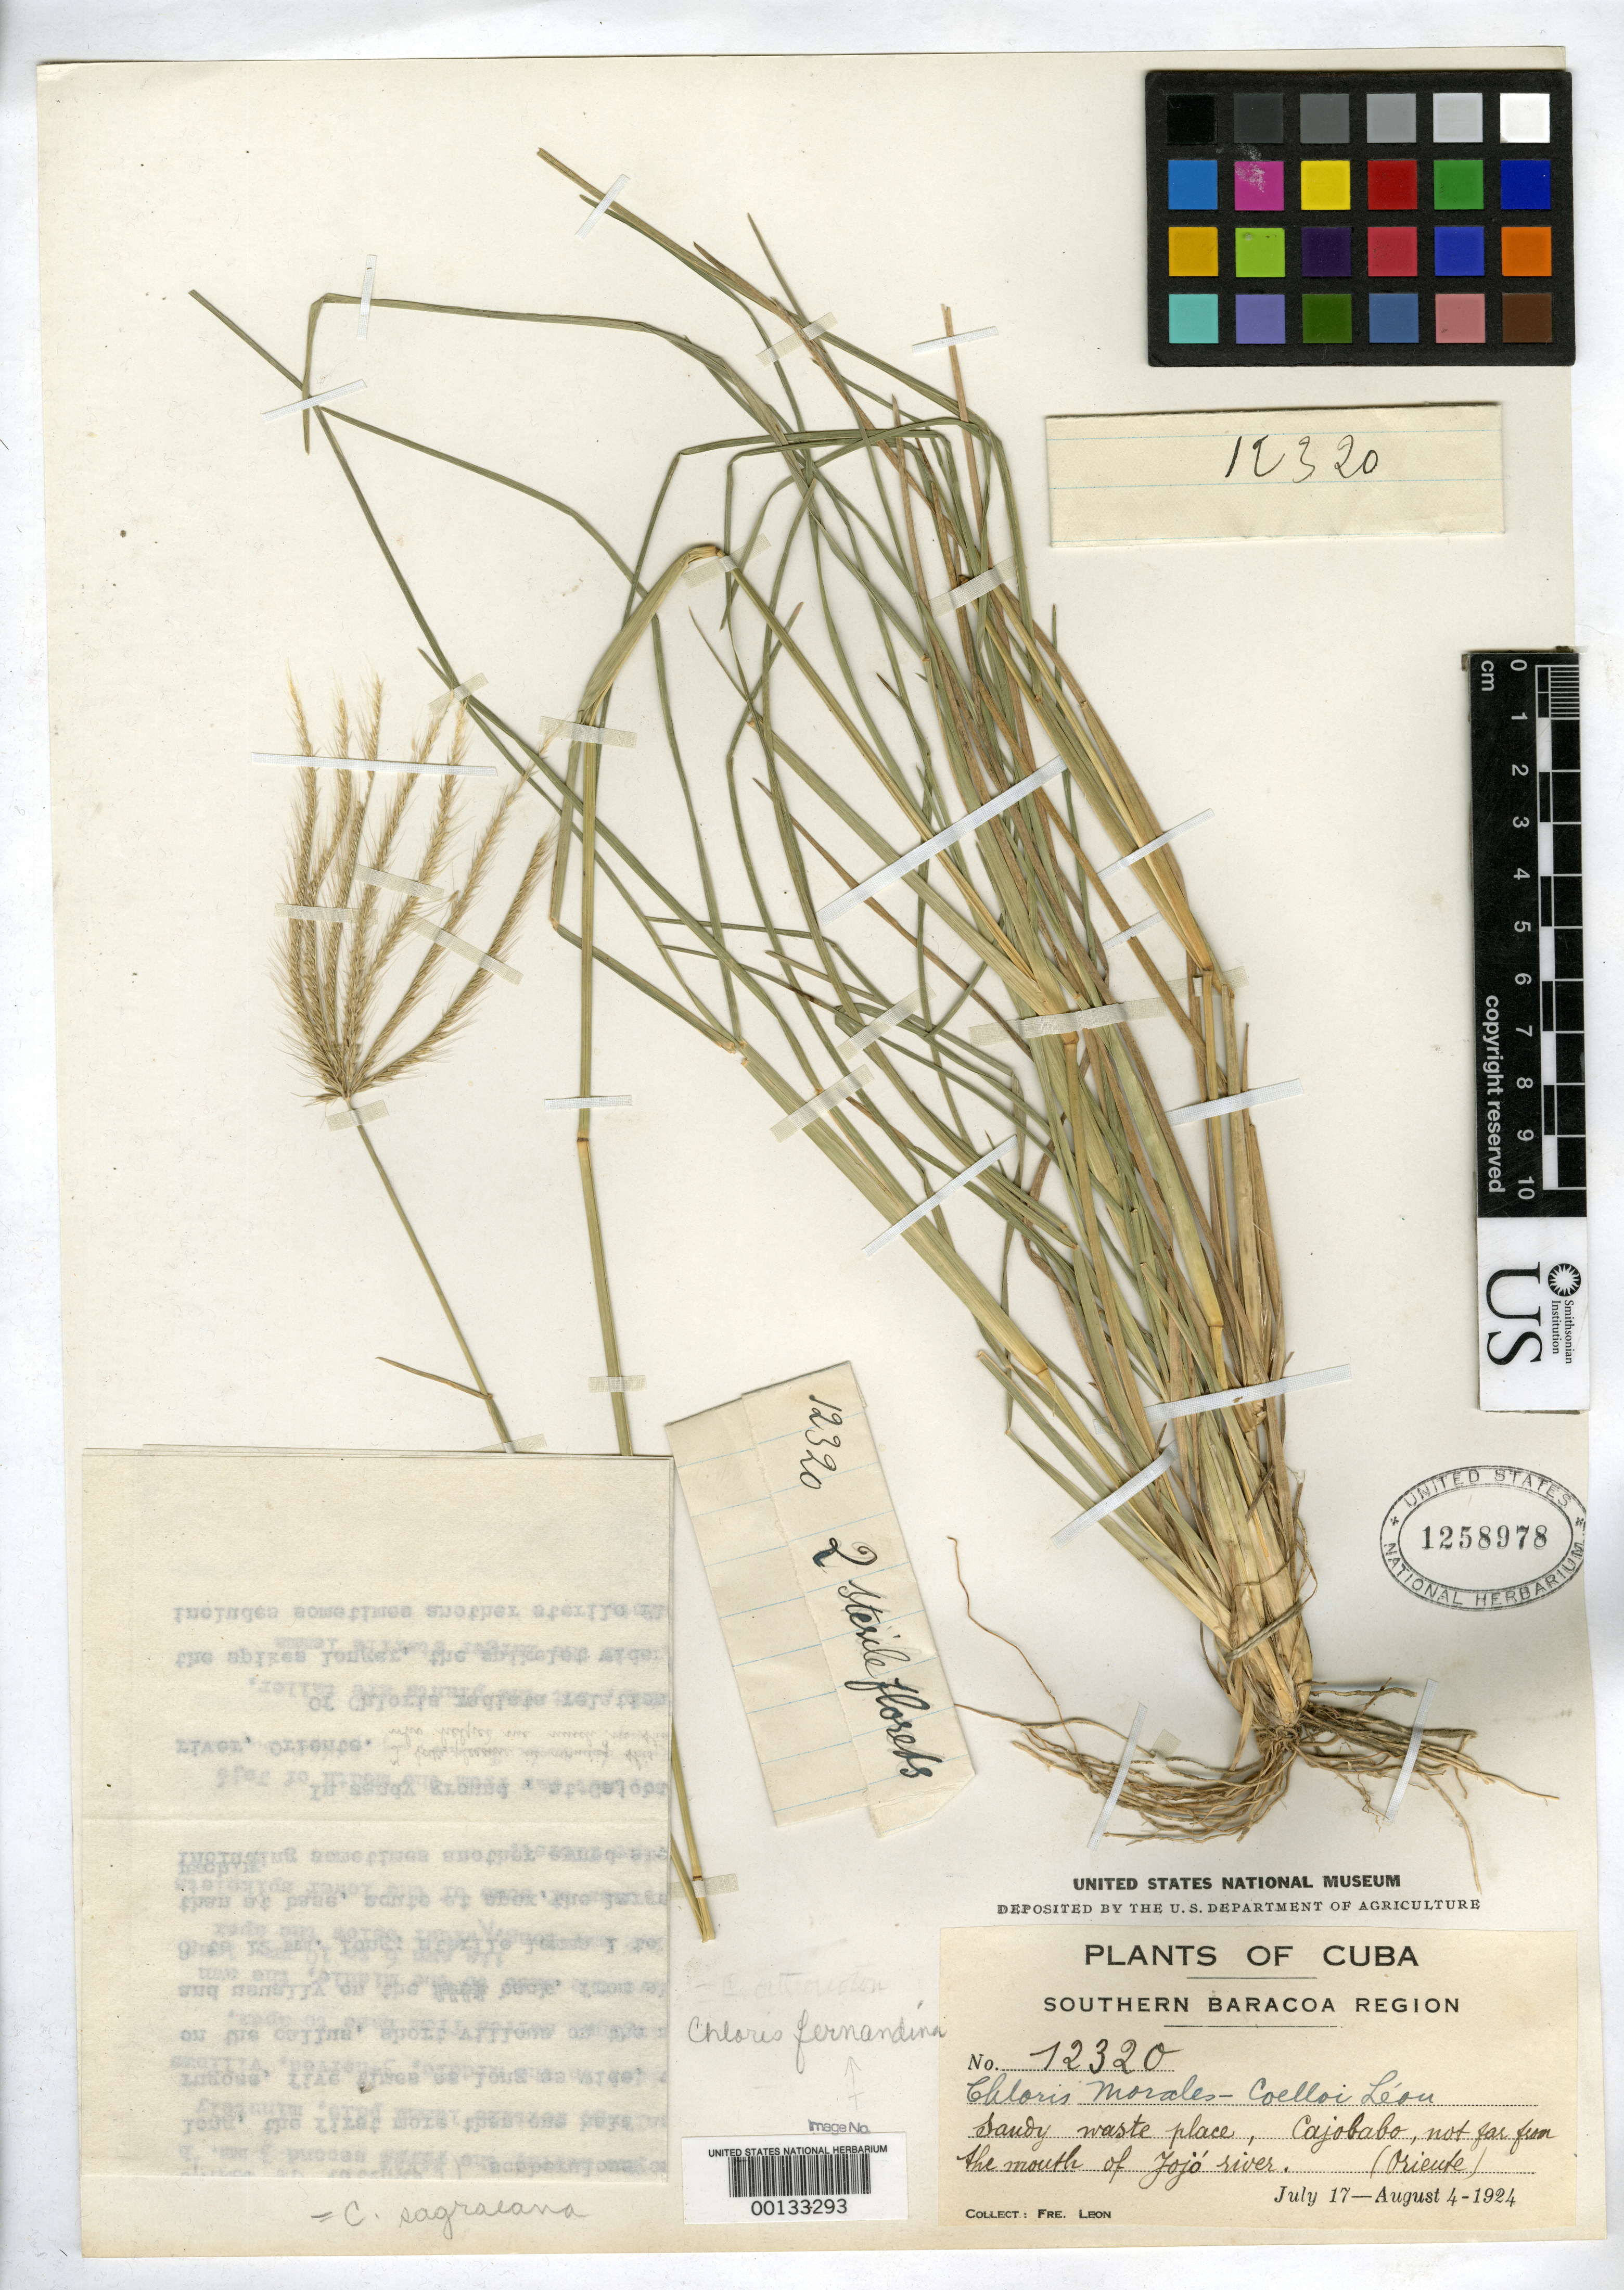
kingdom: Plantae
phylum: Tracheophyta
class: Liliopsida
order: Poales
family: Poaceae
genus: Chloris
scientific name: Chloris morales-coelloi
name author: León ex Britton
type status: Isotype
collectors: Bro. León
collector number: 12320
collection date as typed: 17 Jul 1924 to 04 Aug 1924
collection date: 1924-07-17/1924-08-04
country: Cuba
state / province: Oriente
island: Greater Antilles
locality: At Cajobabo, near mouth of the Jojo River.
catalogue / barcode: US 1258978